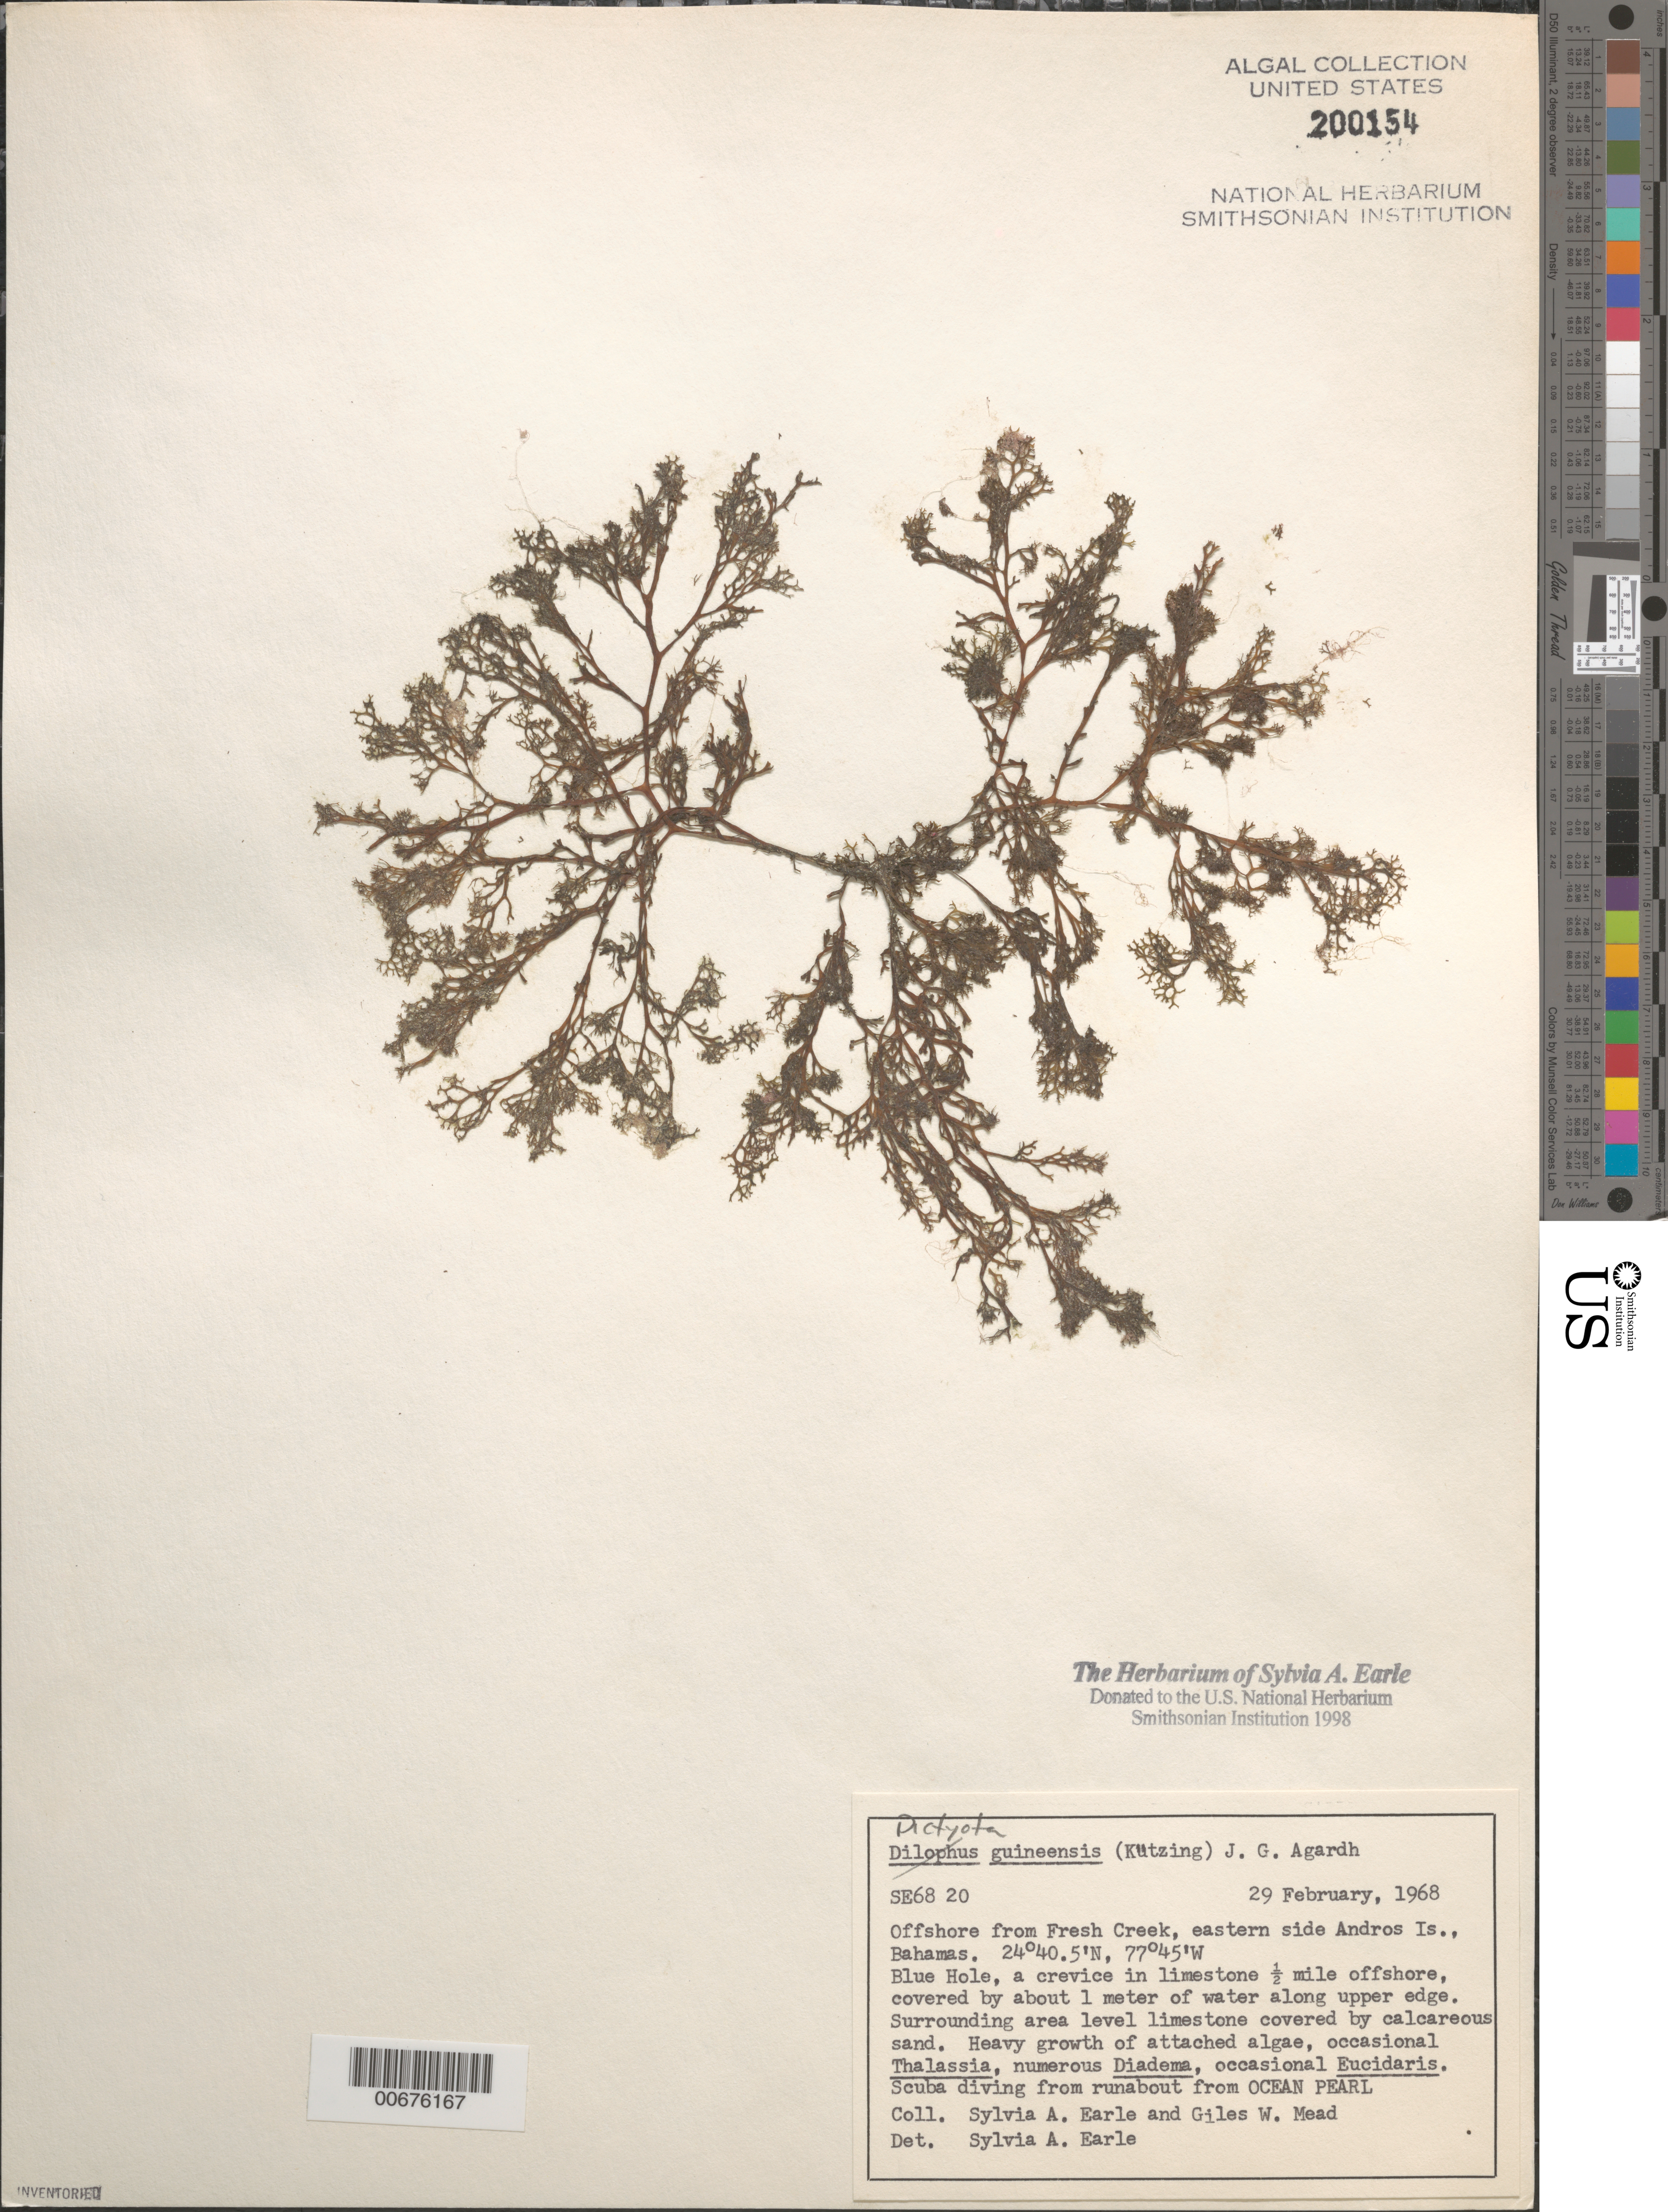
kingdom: Chromista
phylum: Ochrophyta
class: Phaeophyceae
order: Dictyotales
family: Dictyotaceae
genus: Dictyota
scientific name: Dictyota guineensis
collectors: S. A. Earle & G. W. Mead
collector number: SE 6820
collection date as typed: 29 Feb 1968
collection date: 1968-02-29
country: Bahamas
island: Andros Island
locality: Blue Hole, off Fresh Creek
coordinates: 24 40.5' N, 77 45' W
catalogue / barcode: US 200154